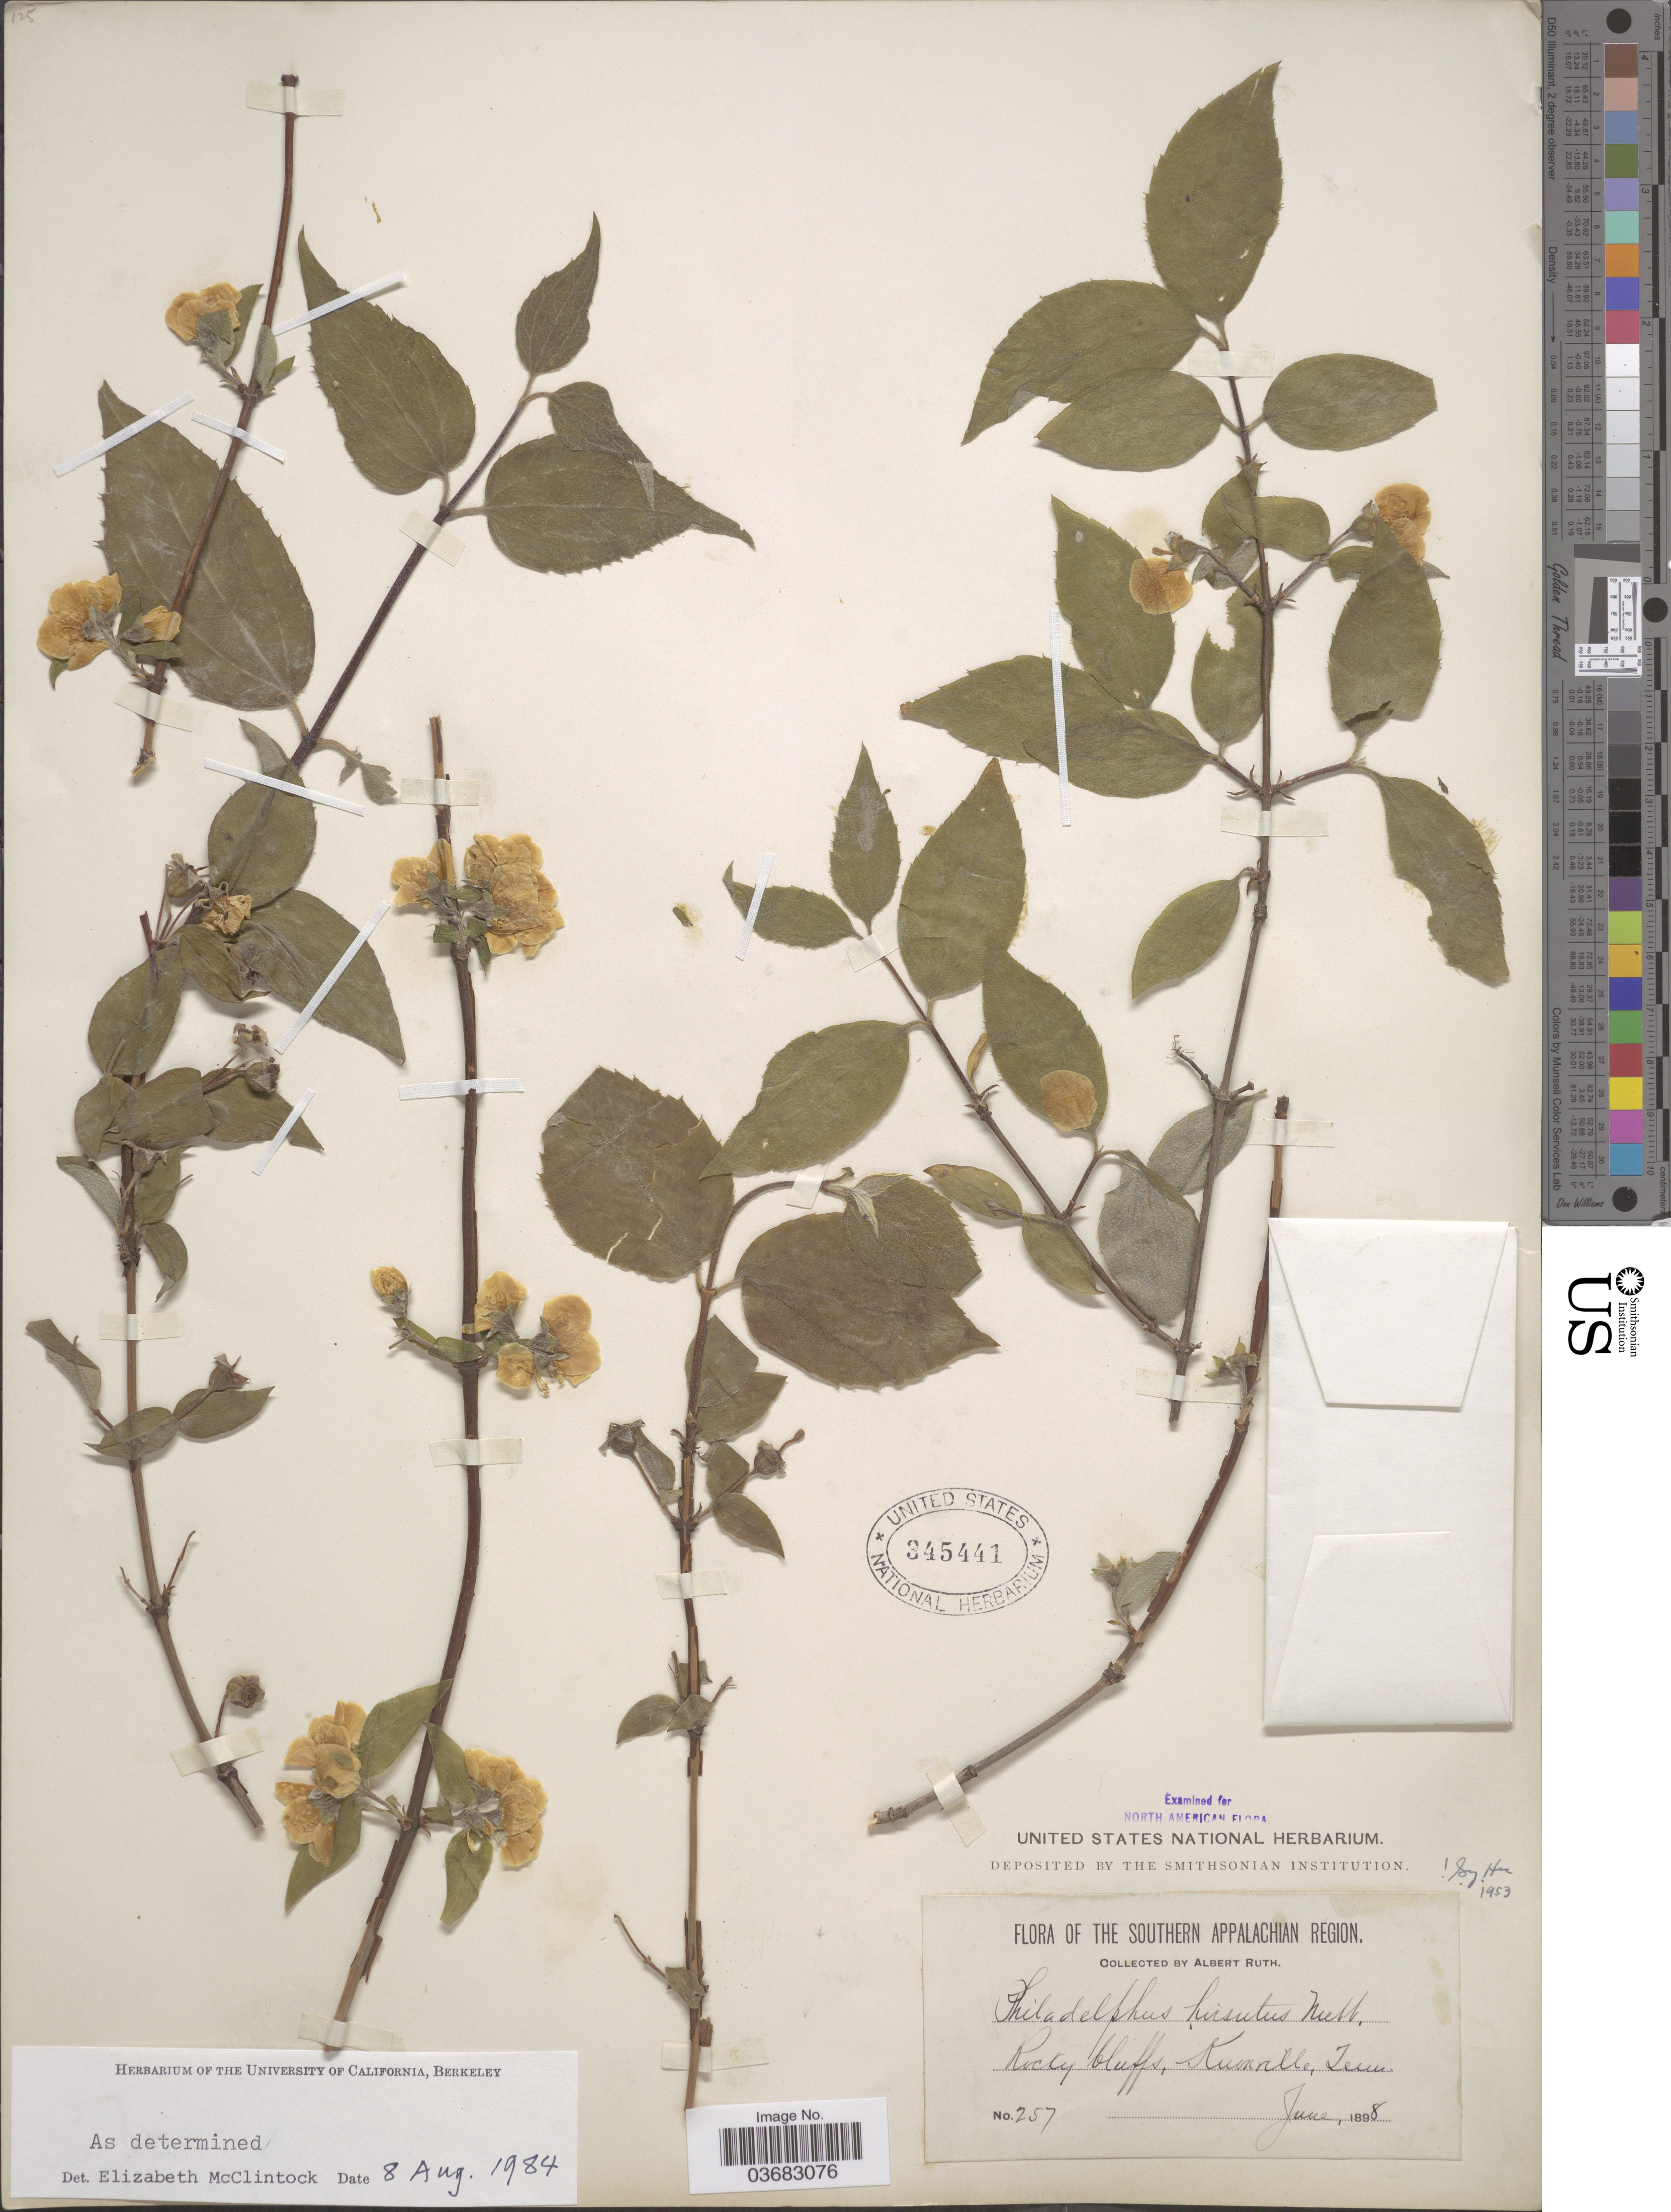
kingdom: Plantae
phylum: Tracheophyta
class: Magnoliopsida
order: Cornales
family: Hydrangeaceae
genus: Philadelphus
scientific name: Philadelphus hirsutus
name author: Nutt.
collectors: A. Ruth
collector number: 257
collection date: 1898-06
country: United States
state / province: Tennessee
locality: Southern Appalachian Region. Rocky bluffs, Knoxville.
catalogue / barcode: US 345441